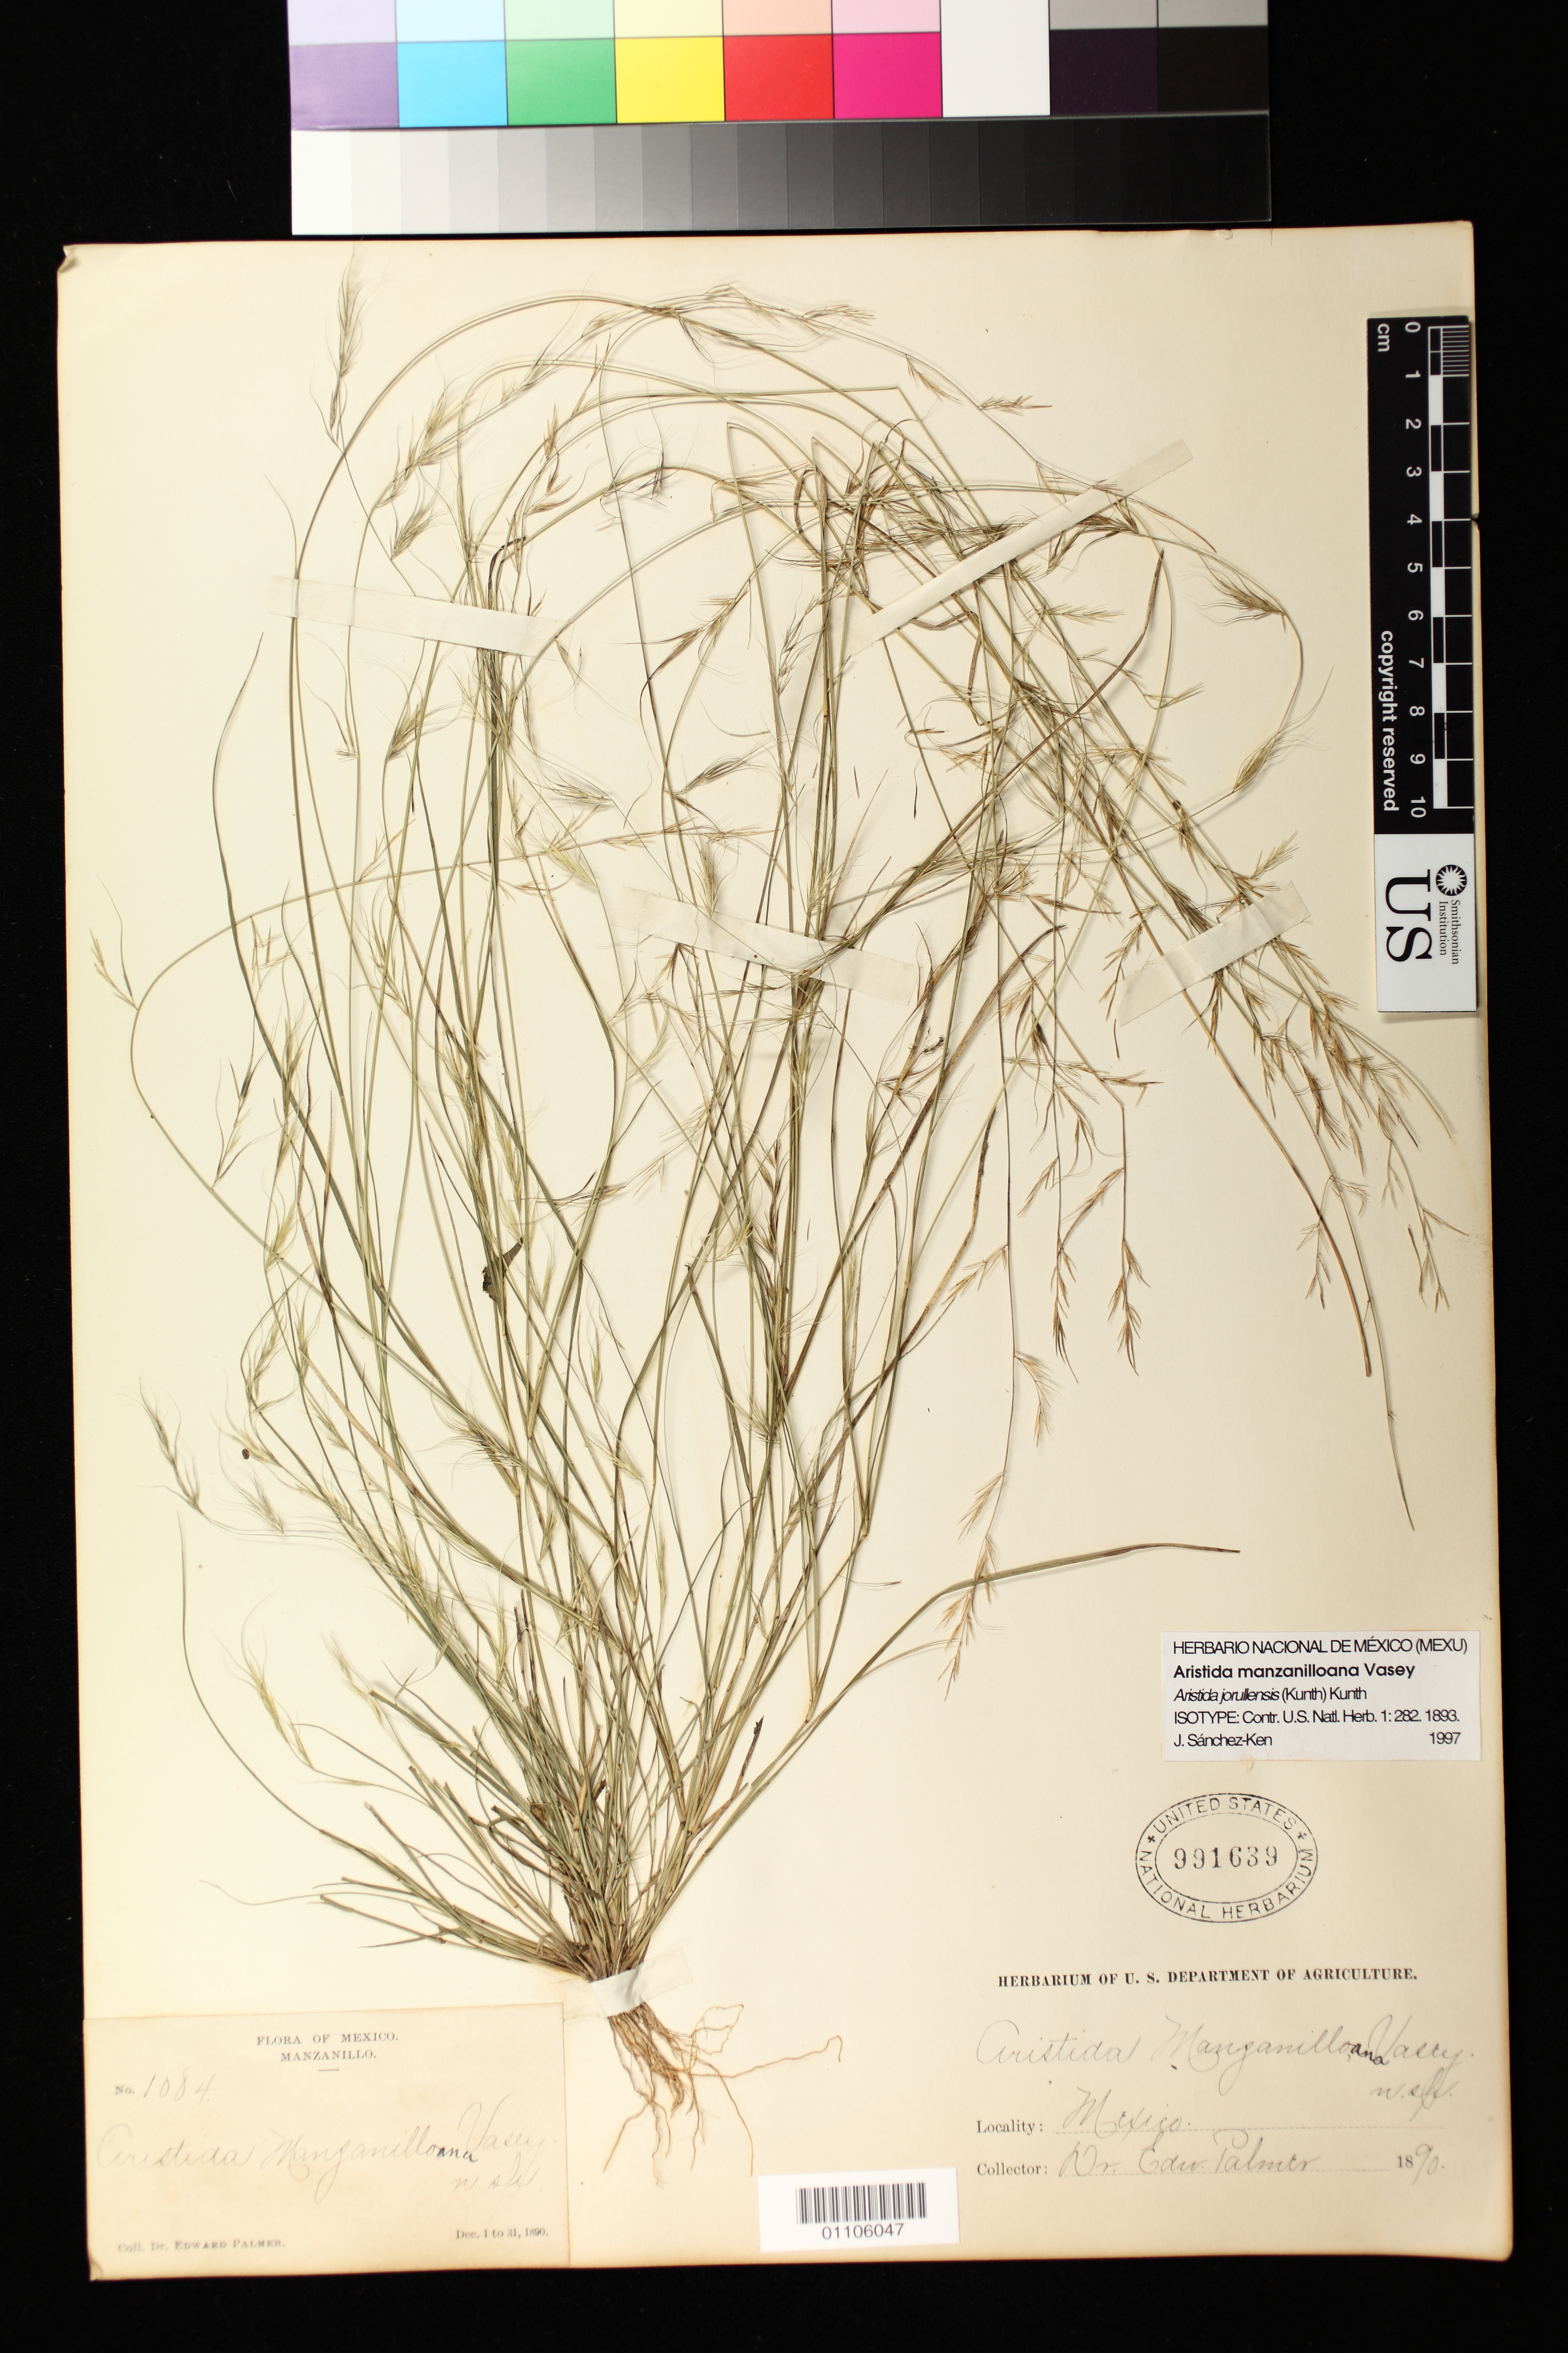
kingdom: Plantae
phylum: Tracheophyta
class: Liliopsida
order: Poales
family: Poaceae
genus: Aristida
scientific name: Aristida manzanilloana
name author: Vasey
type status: Isotype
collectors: E. Palmer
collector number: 1084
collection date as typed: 01 Dec 1890 to 31 Dec 1890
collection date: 1890-12-01/1890-12-31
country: Mexico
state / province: Colima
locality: Manzanillo.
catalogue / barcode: US 991639